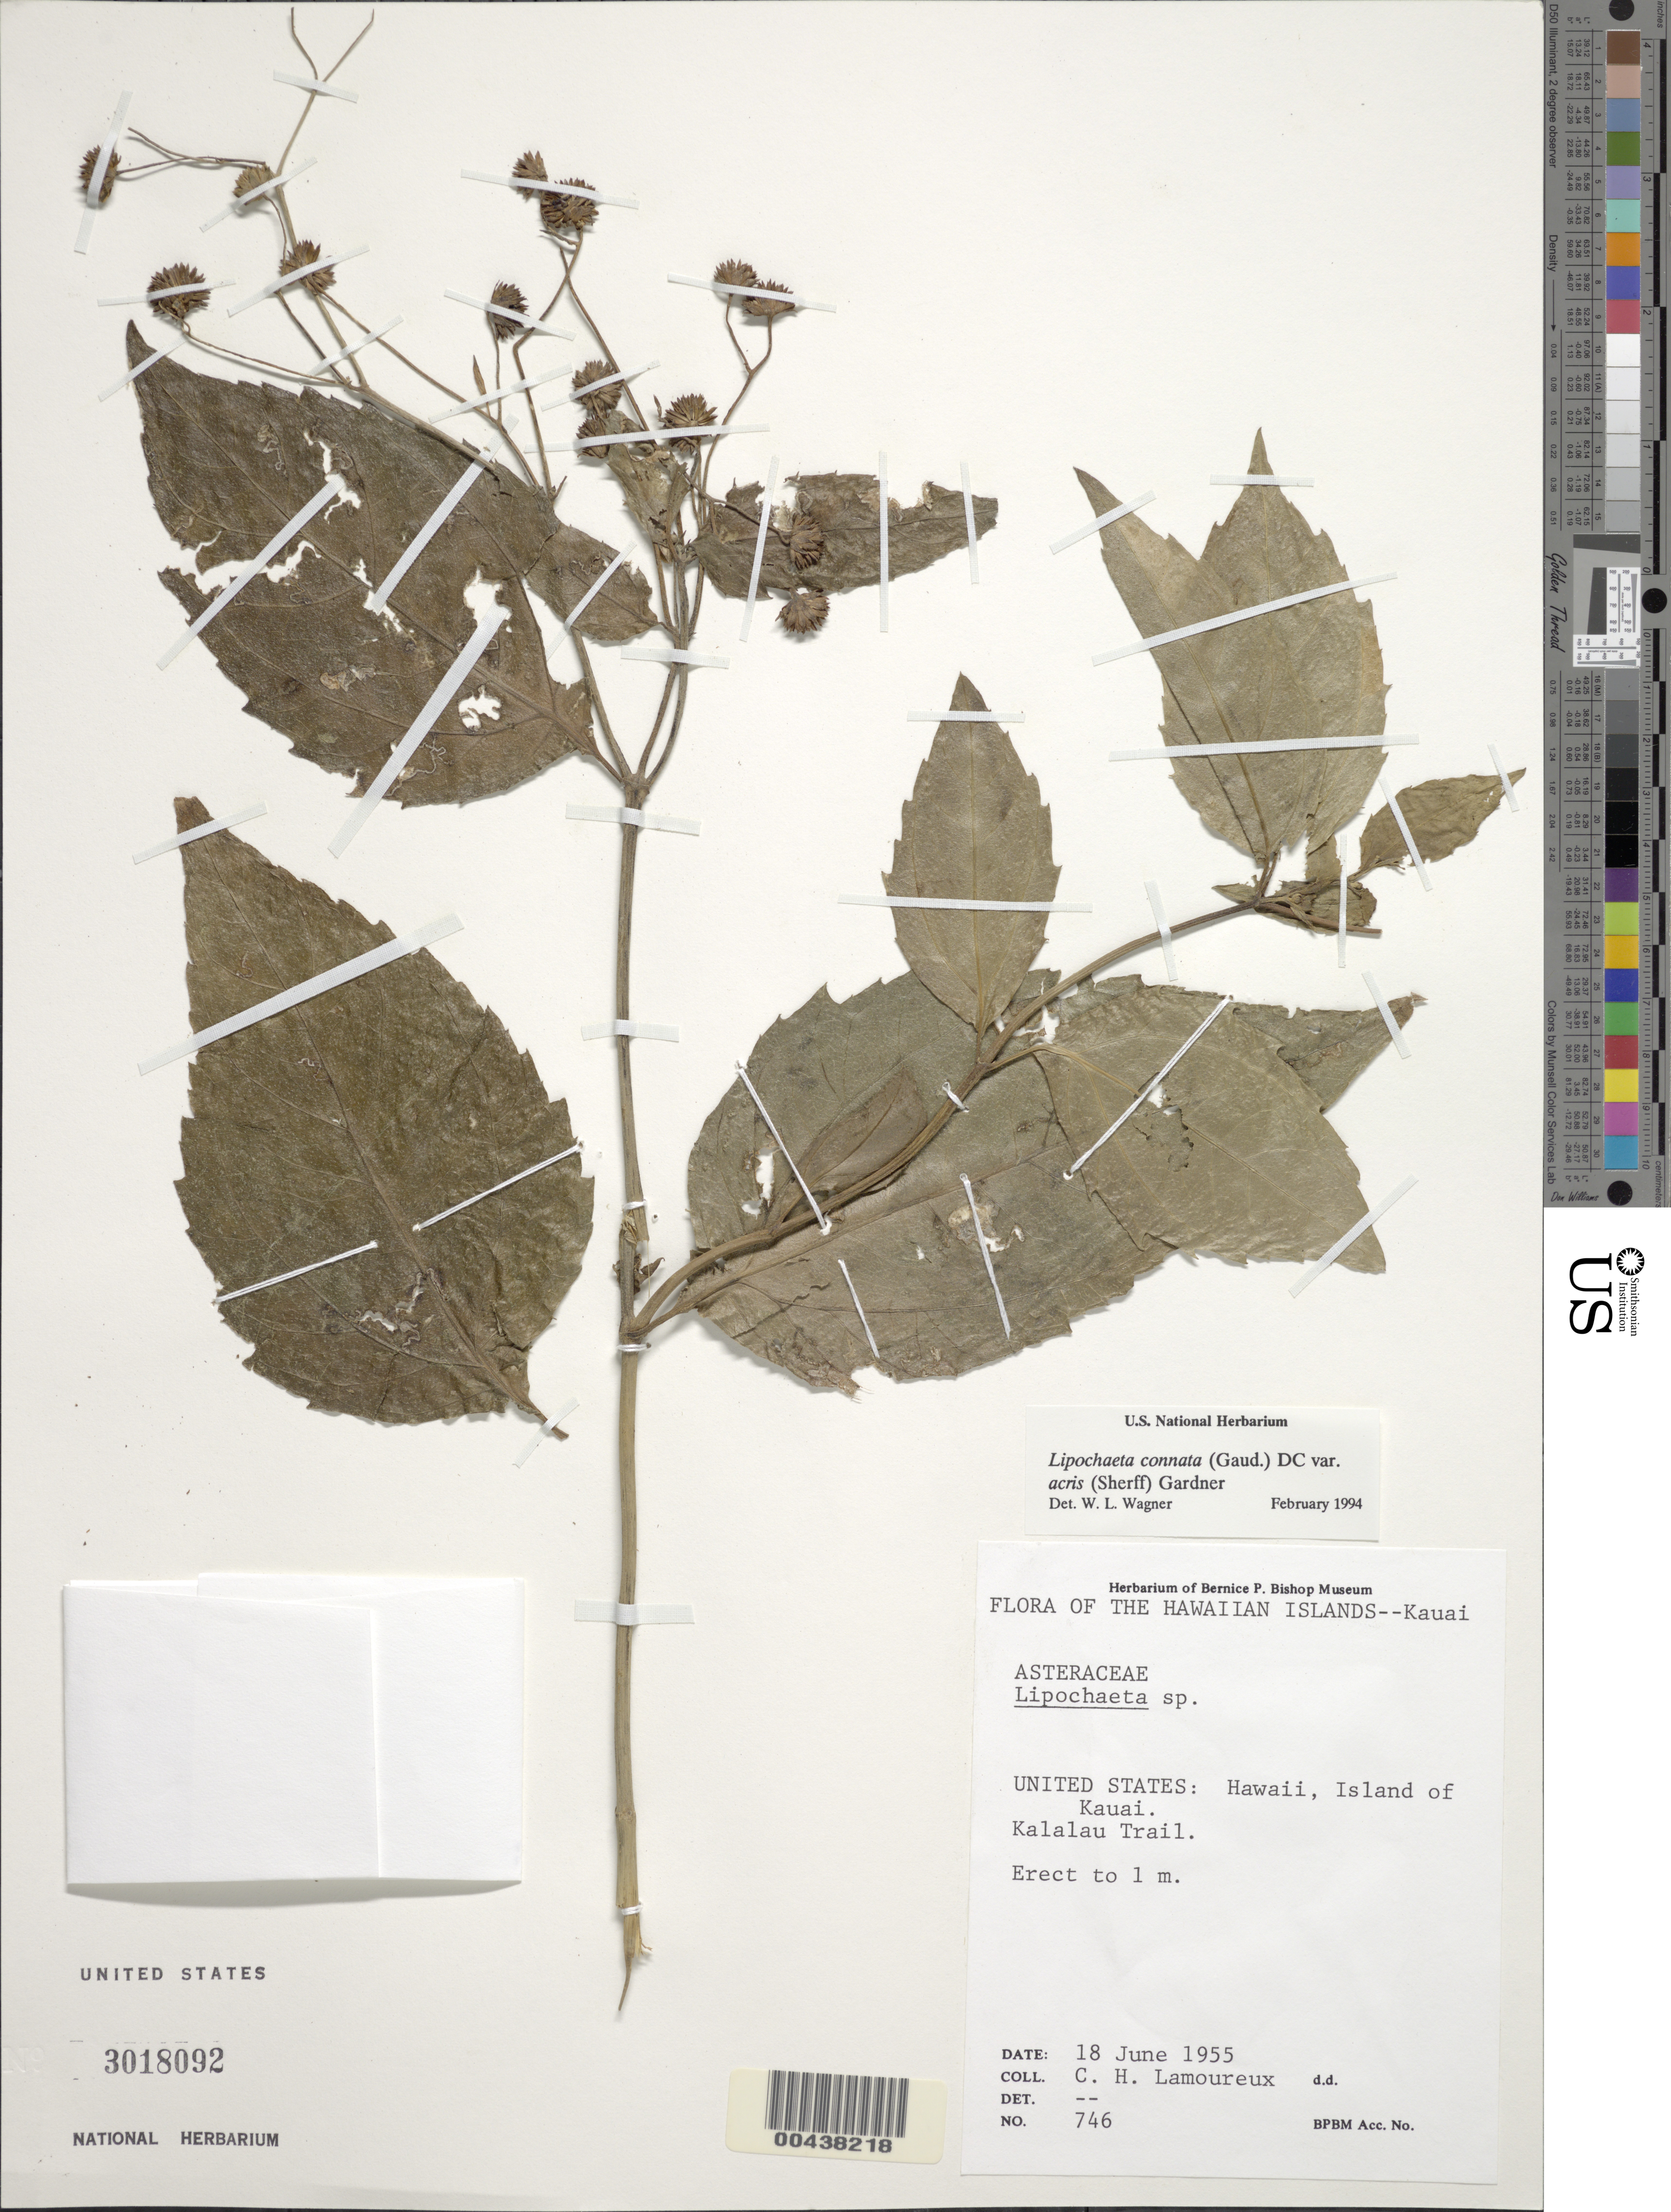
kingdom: Plantae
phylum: Tracheophyta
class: Magnoliopsida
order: Asterales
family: Asteraceae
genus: Lipochaeta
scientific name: Lipochaeta connata subsp. acris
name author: (Sherff) W.L. Wagner & H. Rob.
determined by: Wagner, W. L., (BOT), Smithsonian Institution - National Museum of Natural History (UNITED STATES)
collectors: C. H. Lamoureux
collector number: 746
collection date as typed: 18 Jun 1955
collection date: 1955-06-18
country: United States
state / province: Hawaii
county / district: Kauai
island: Kaua'i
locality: Kalalau Trail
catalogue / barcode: US 3018092